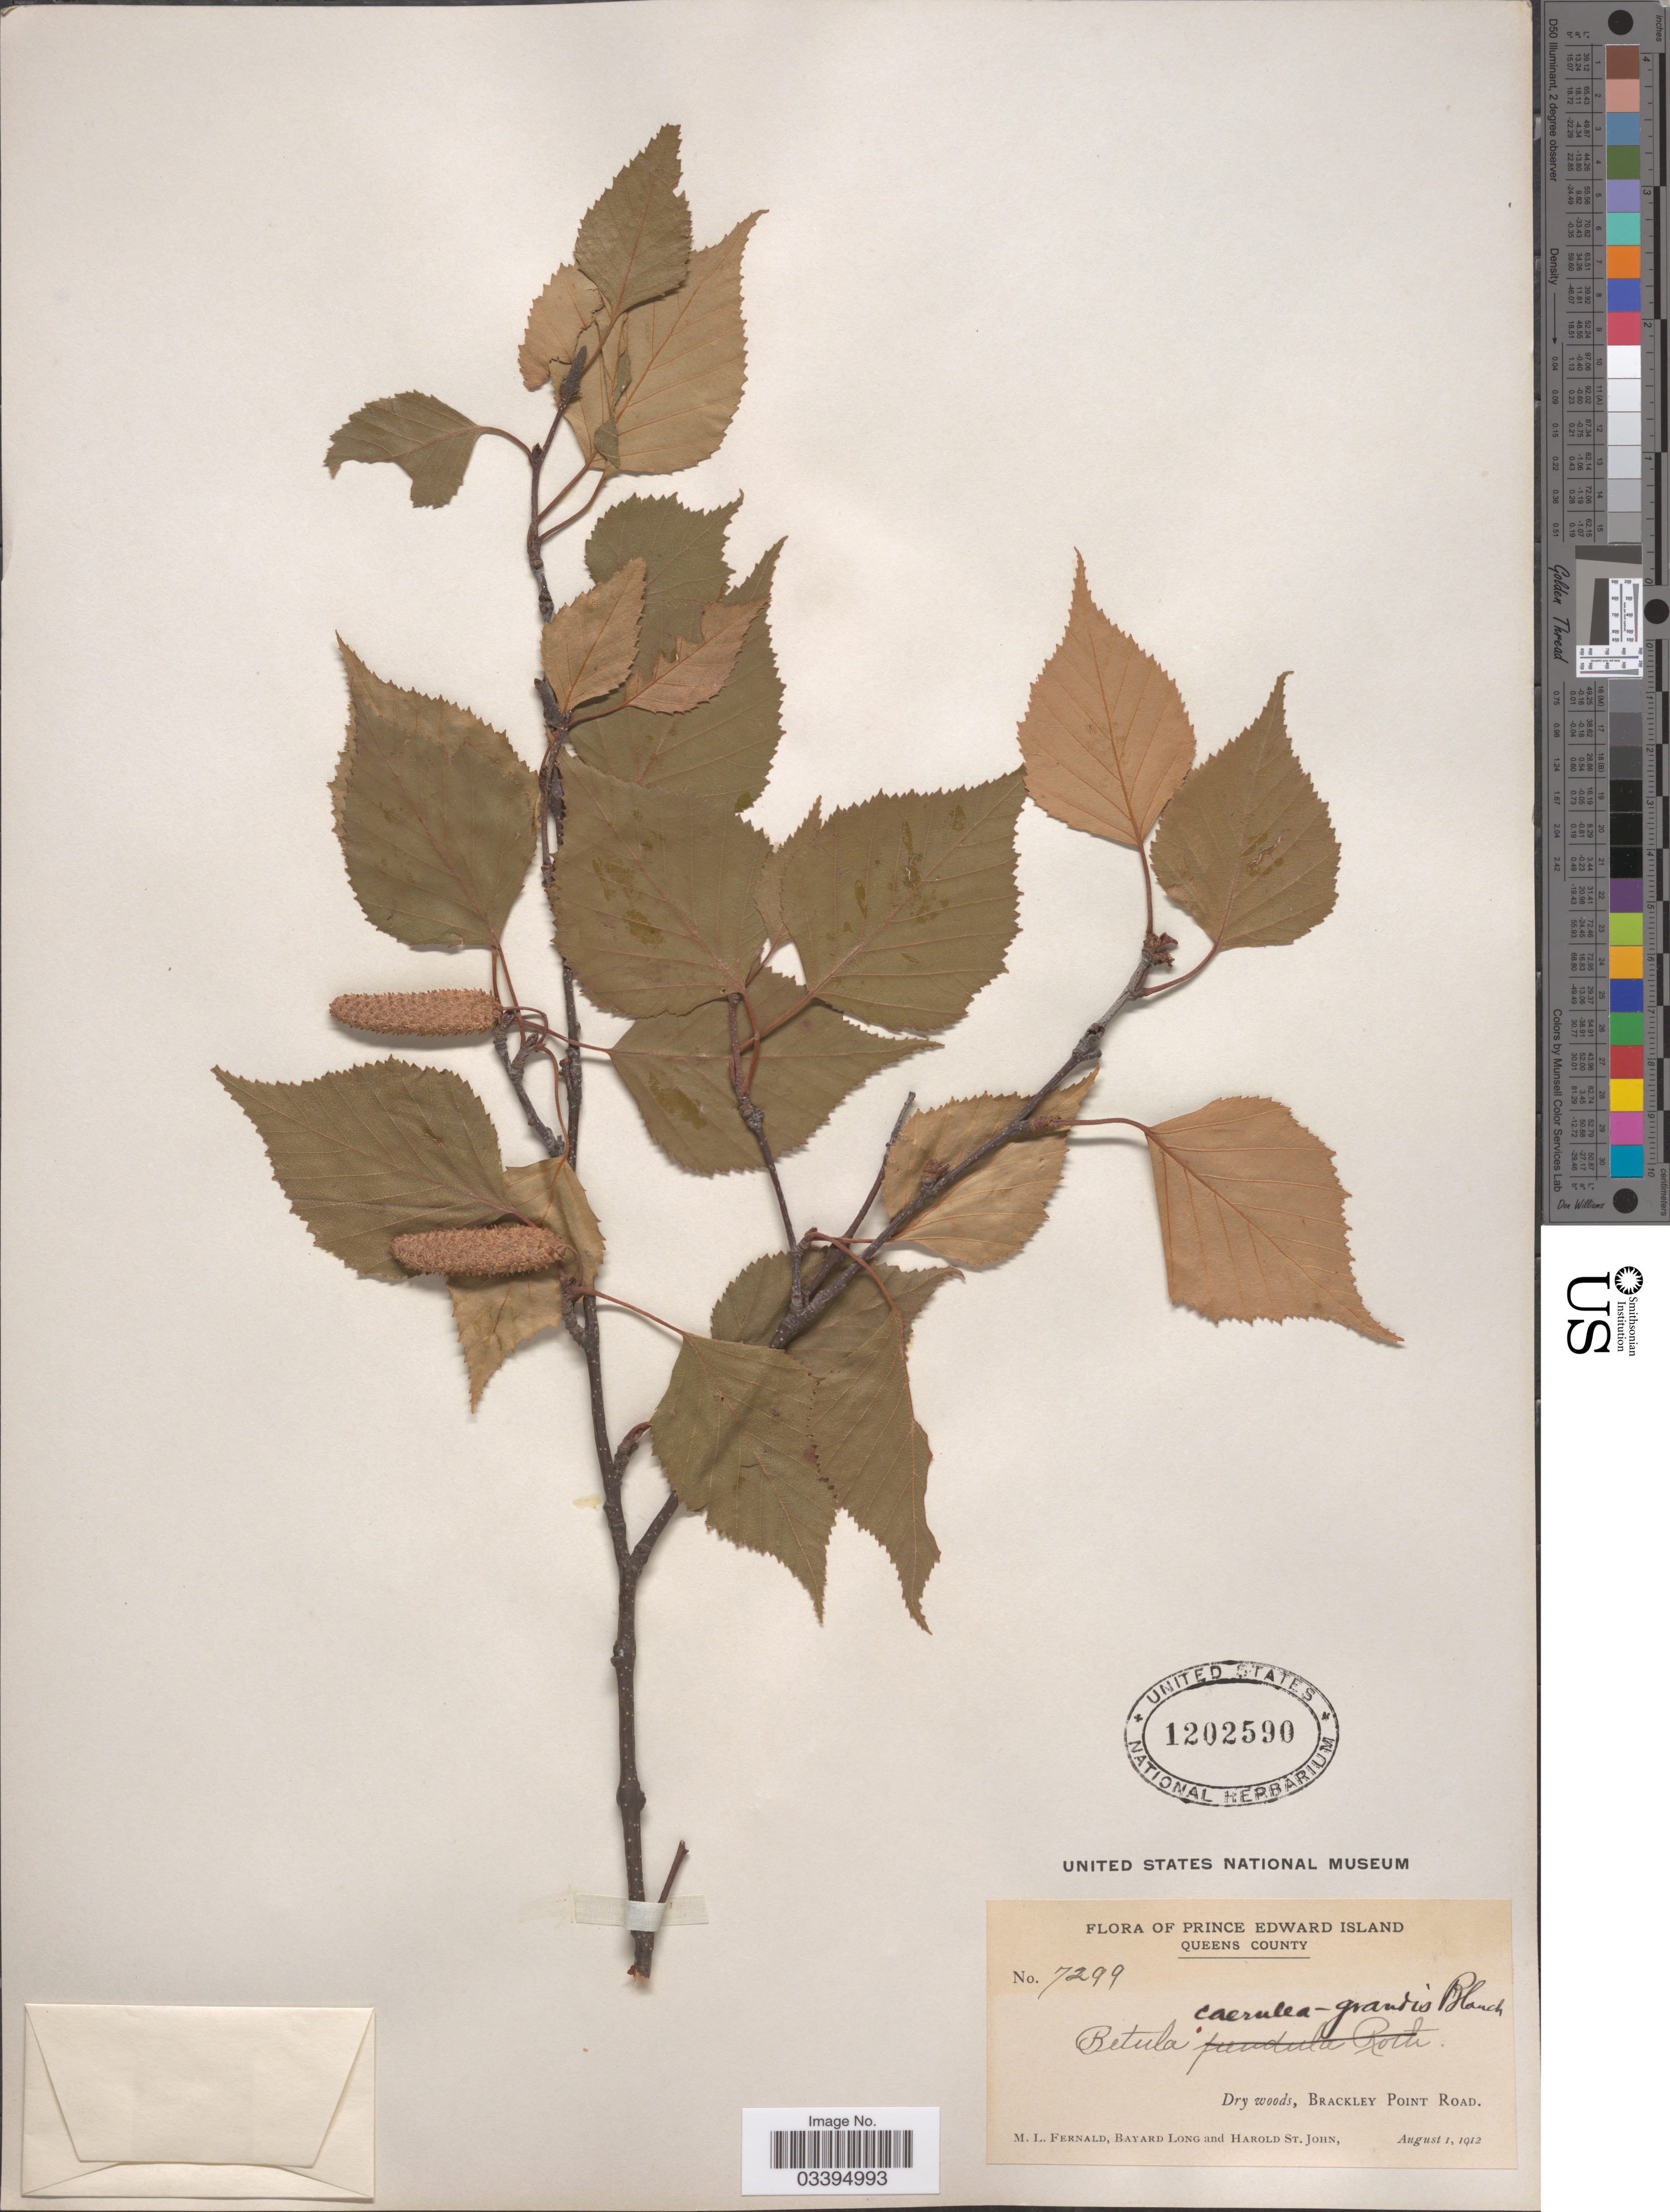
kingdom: Plantae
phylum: Tracheophyta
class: Magnoliopsida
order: Fagales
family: Betulaceae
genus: Betula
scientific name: Betula caerulea-grandis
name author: Blanch.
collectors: M. L. Fernald, B. Long & H. St. John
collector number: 7299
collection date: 1912-08-01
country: Canada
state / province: Prince Edward Island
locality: Queens County. Brackley Point Road.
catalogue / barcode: US 1202590